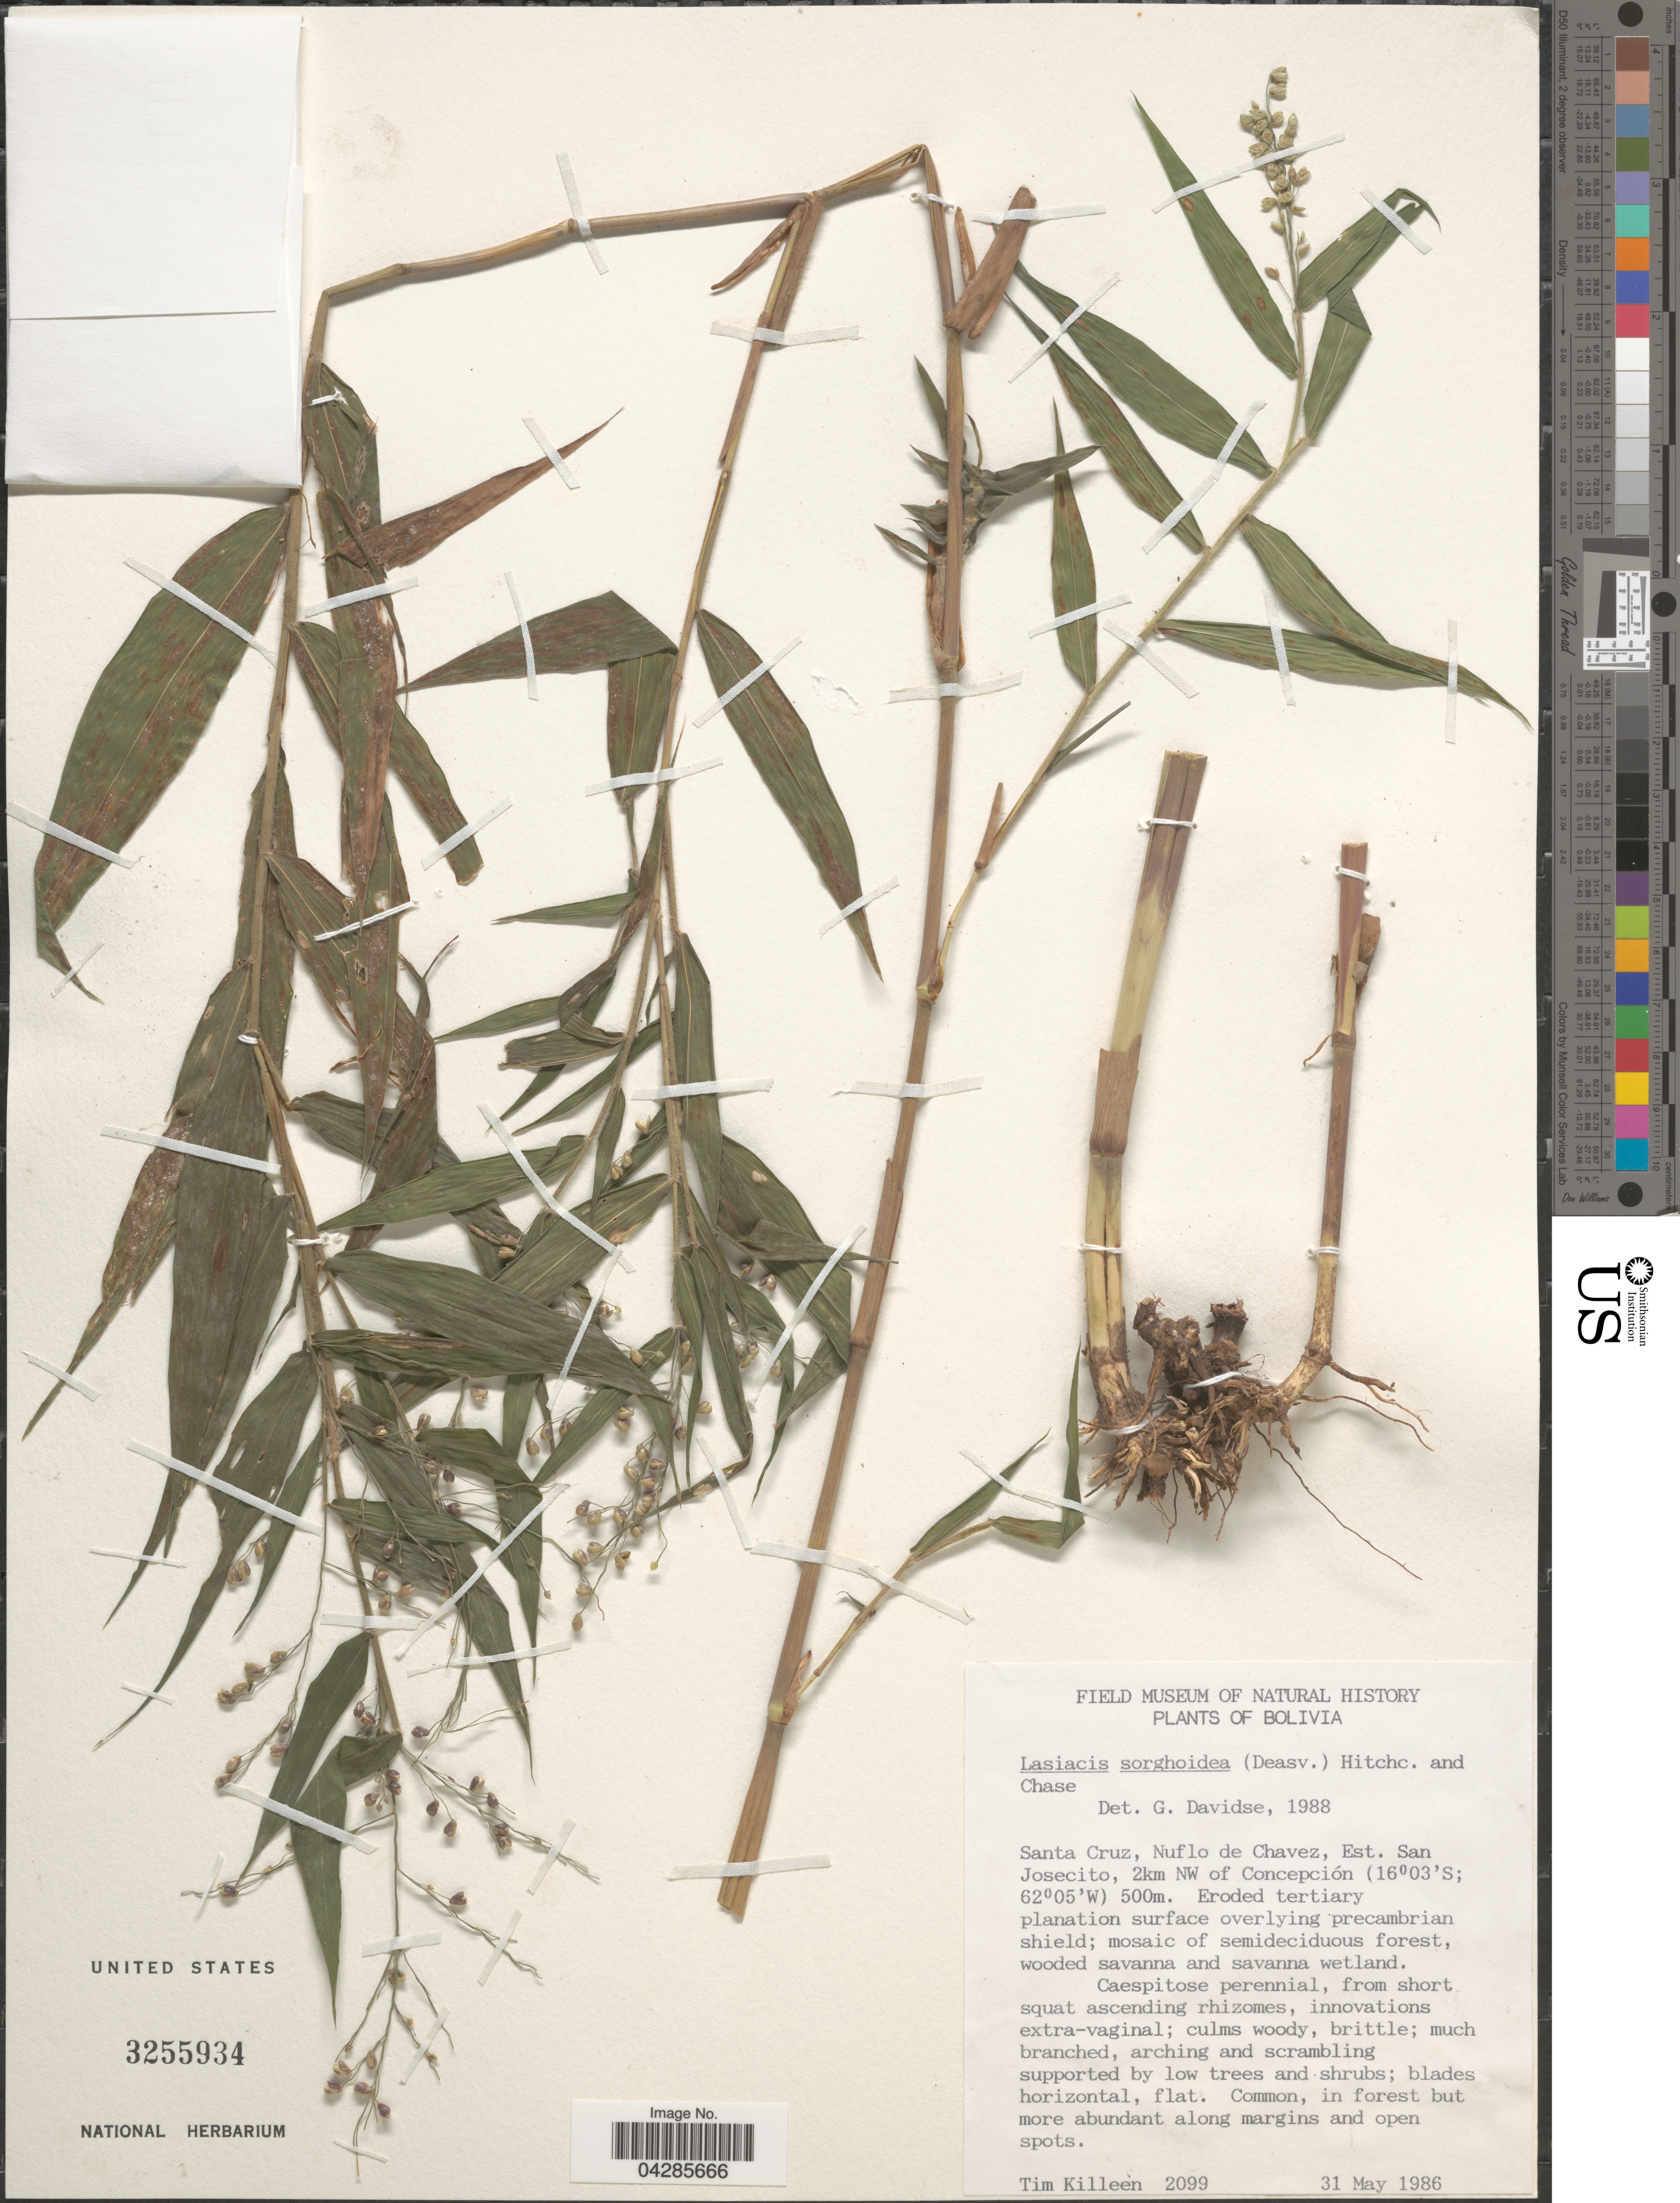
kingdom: Plantae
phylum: Tracheophyta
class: Liliopsida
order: Poales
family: Poaceae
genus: Lasiacis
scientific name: Lasiacis sorghoidea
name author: (Desv. ex Ham.) Hitchc. & Chase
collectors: T. J. Killeen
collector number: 2099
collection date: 1986-05-31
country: Bolivia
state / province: Santa Cruz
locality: Nuflo de Chavez, Est. San Josecito, 2km NW of Concepción.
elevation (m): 500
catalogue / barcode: US 3255934